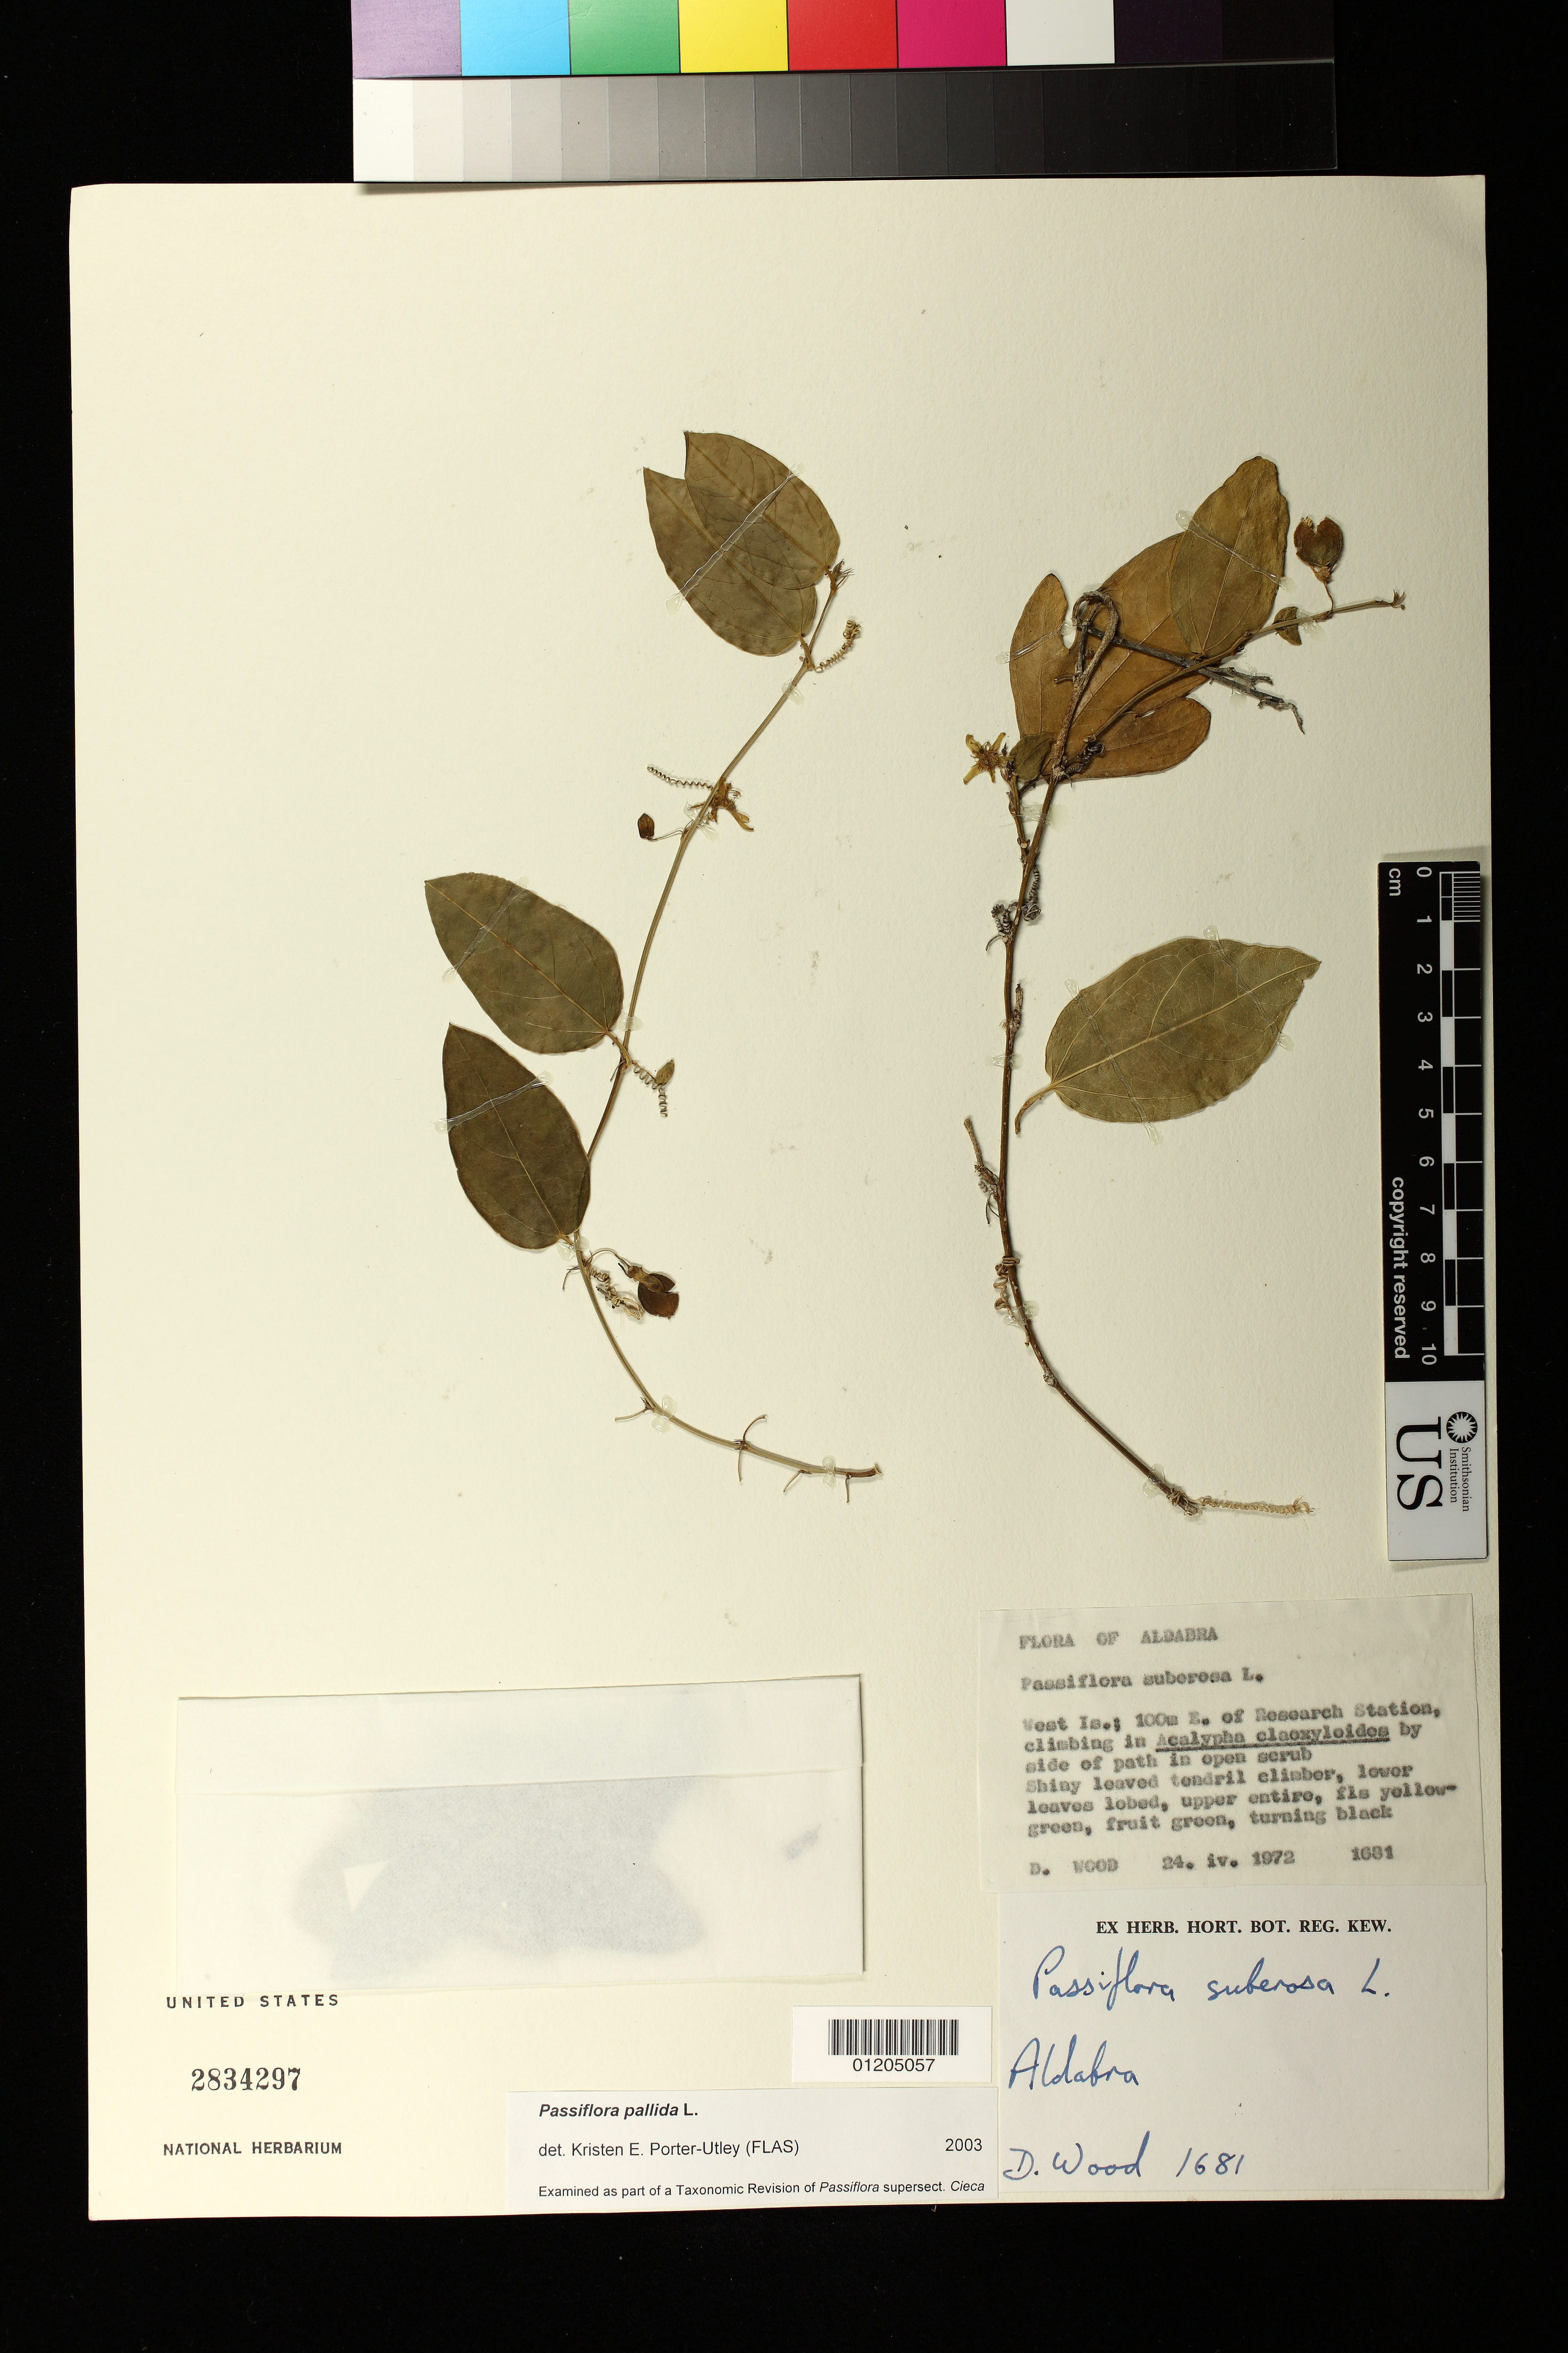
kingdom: Plantae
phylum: Tracheophyta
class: Magnoliopsida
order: Malpighiales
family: Passifloraceae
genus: Passiflora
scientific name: Passiflora pallida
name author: L.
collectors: D. Wood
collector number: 1681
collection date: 1972-04-24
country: Seychelles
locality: Aldabra, West Island, 100m E of Research Station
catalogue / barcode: US 2834297